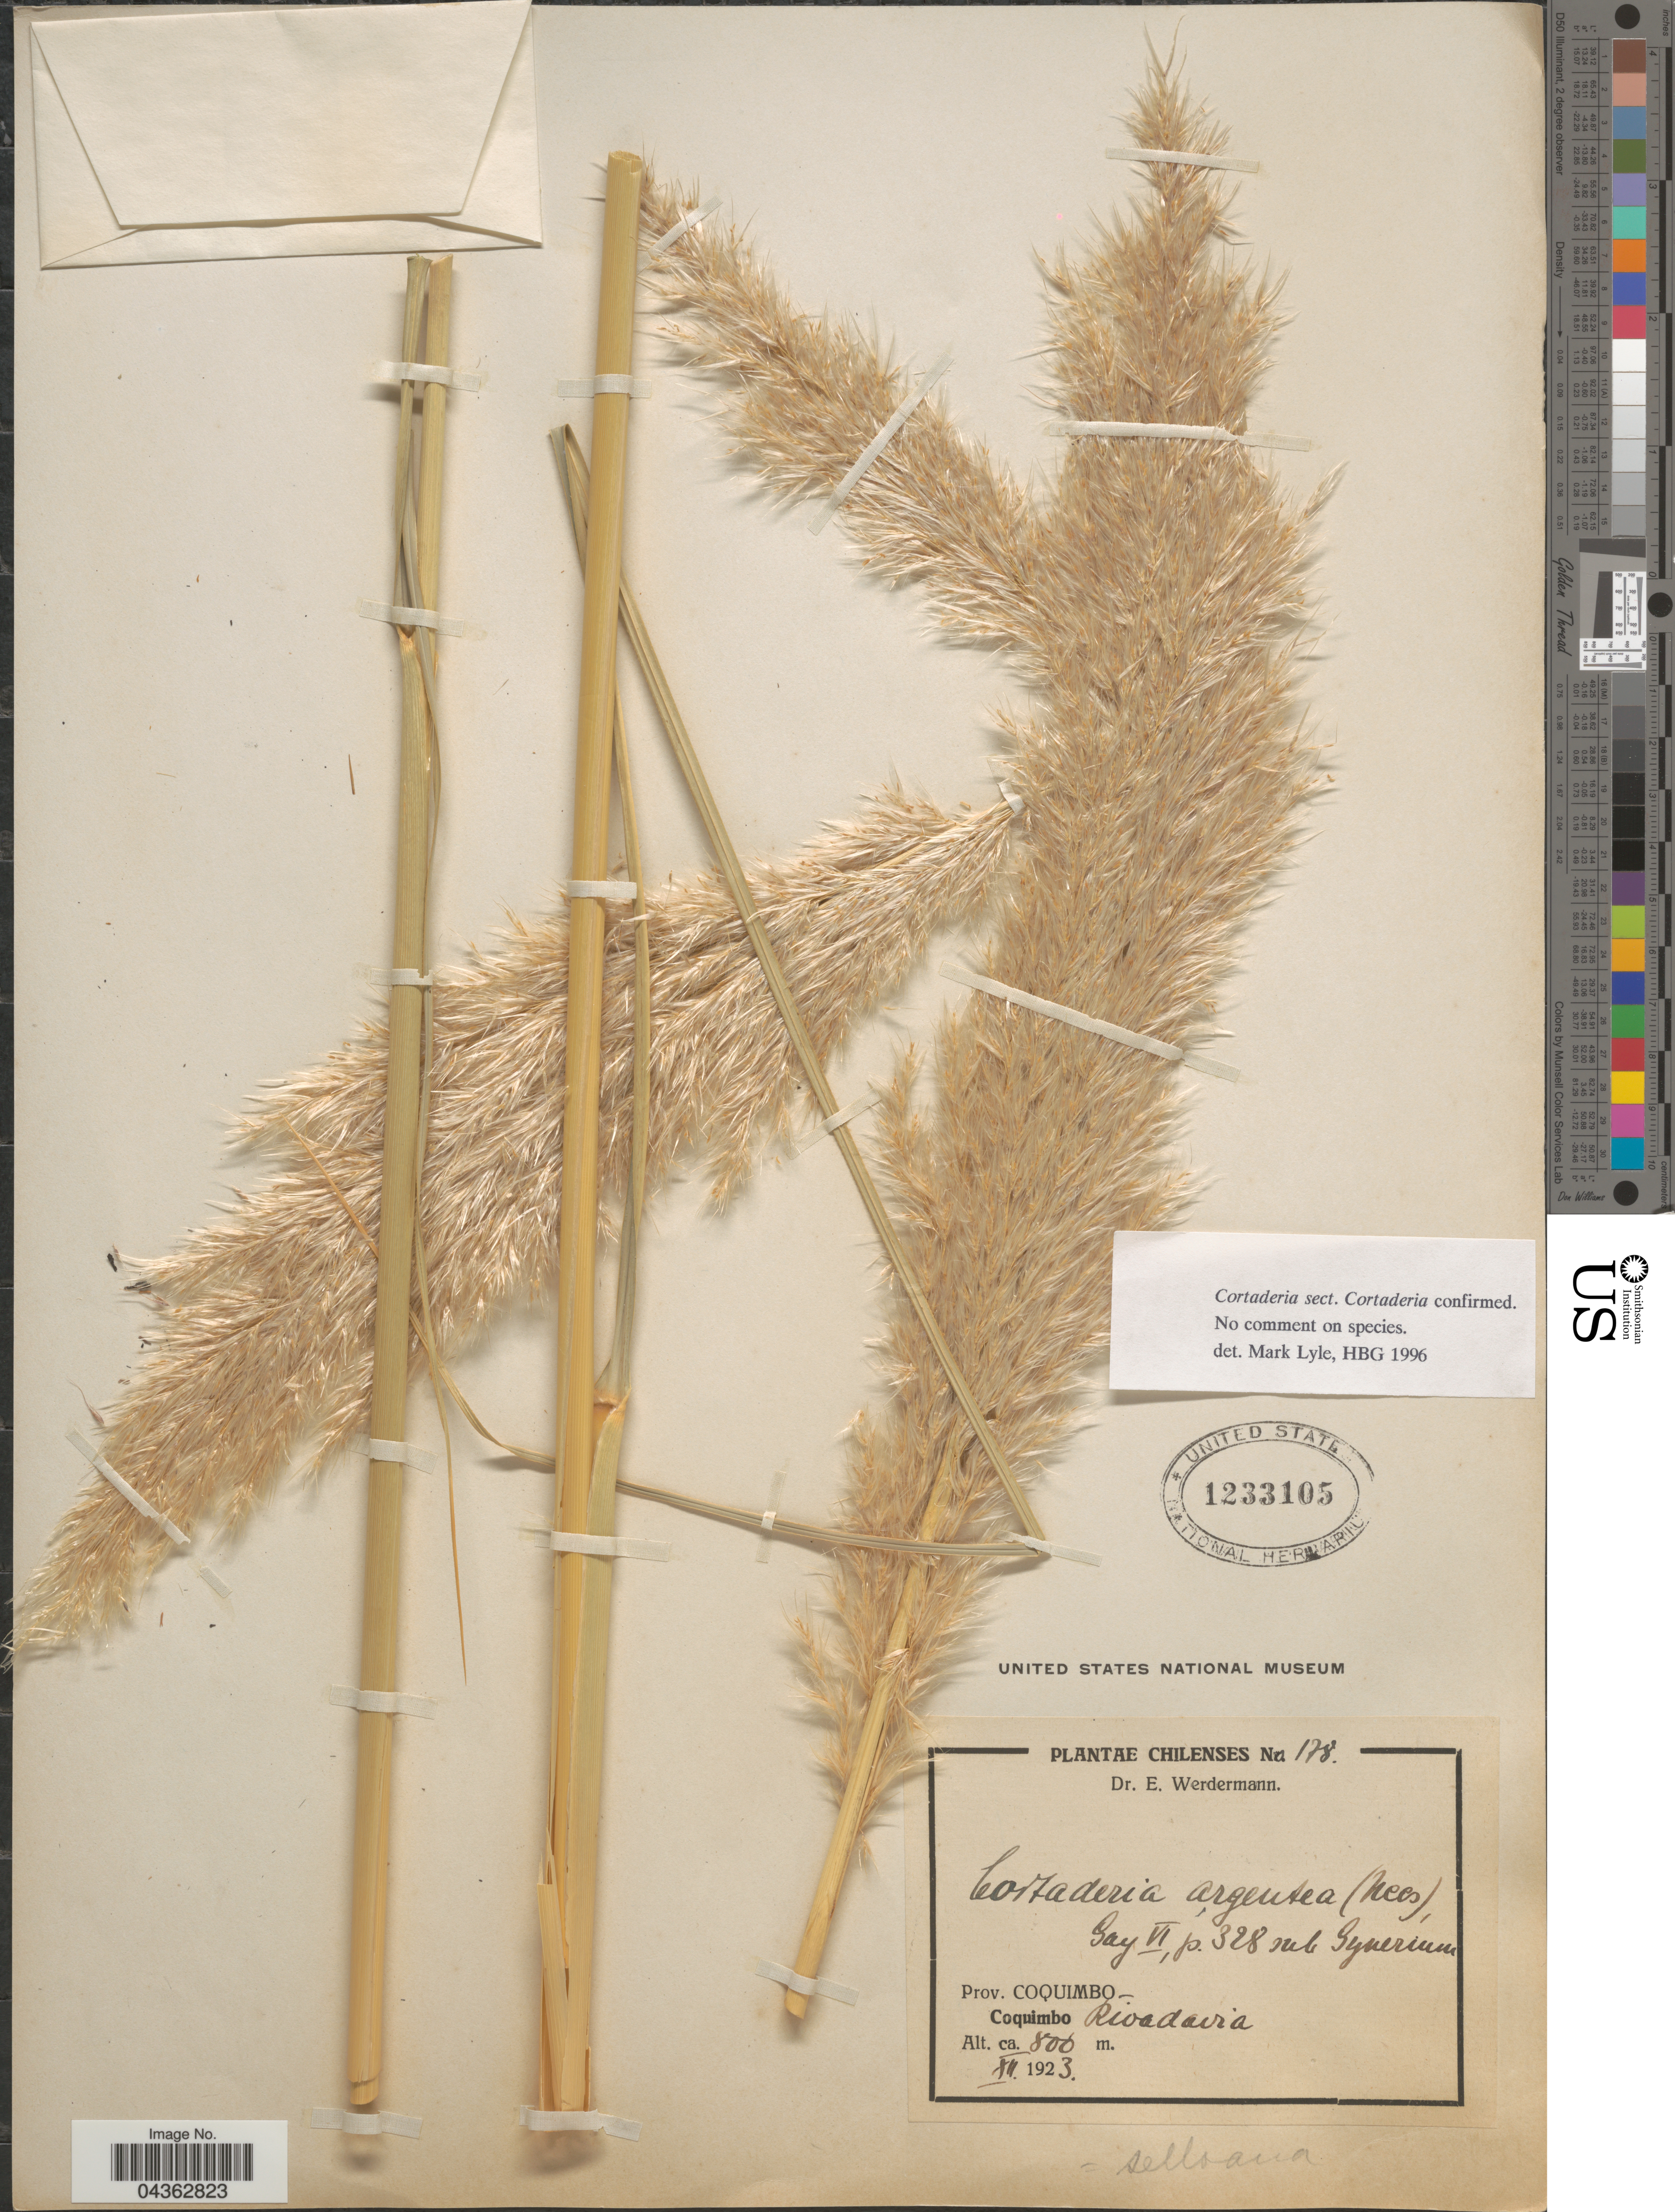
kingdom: Plantae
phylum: Tracheophyta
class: Liliopsida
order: Poales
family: Poaceae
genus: Cortaderia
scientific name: Cortaderia selloana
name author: (Schult. & Schult. f.) Asch. & Graebn.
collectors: E. Werdermann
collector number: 178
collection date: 1923-12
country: Chile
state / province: Coquimbo (IV)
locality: Coquimbo. Rivadavia.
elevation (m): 800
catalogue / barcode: US 1233105